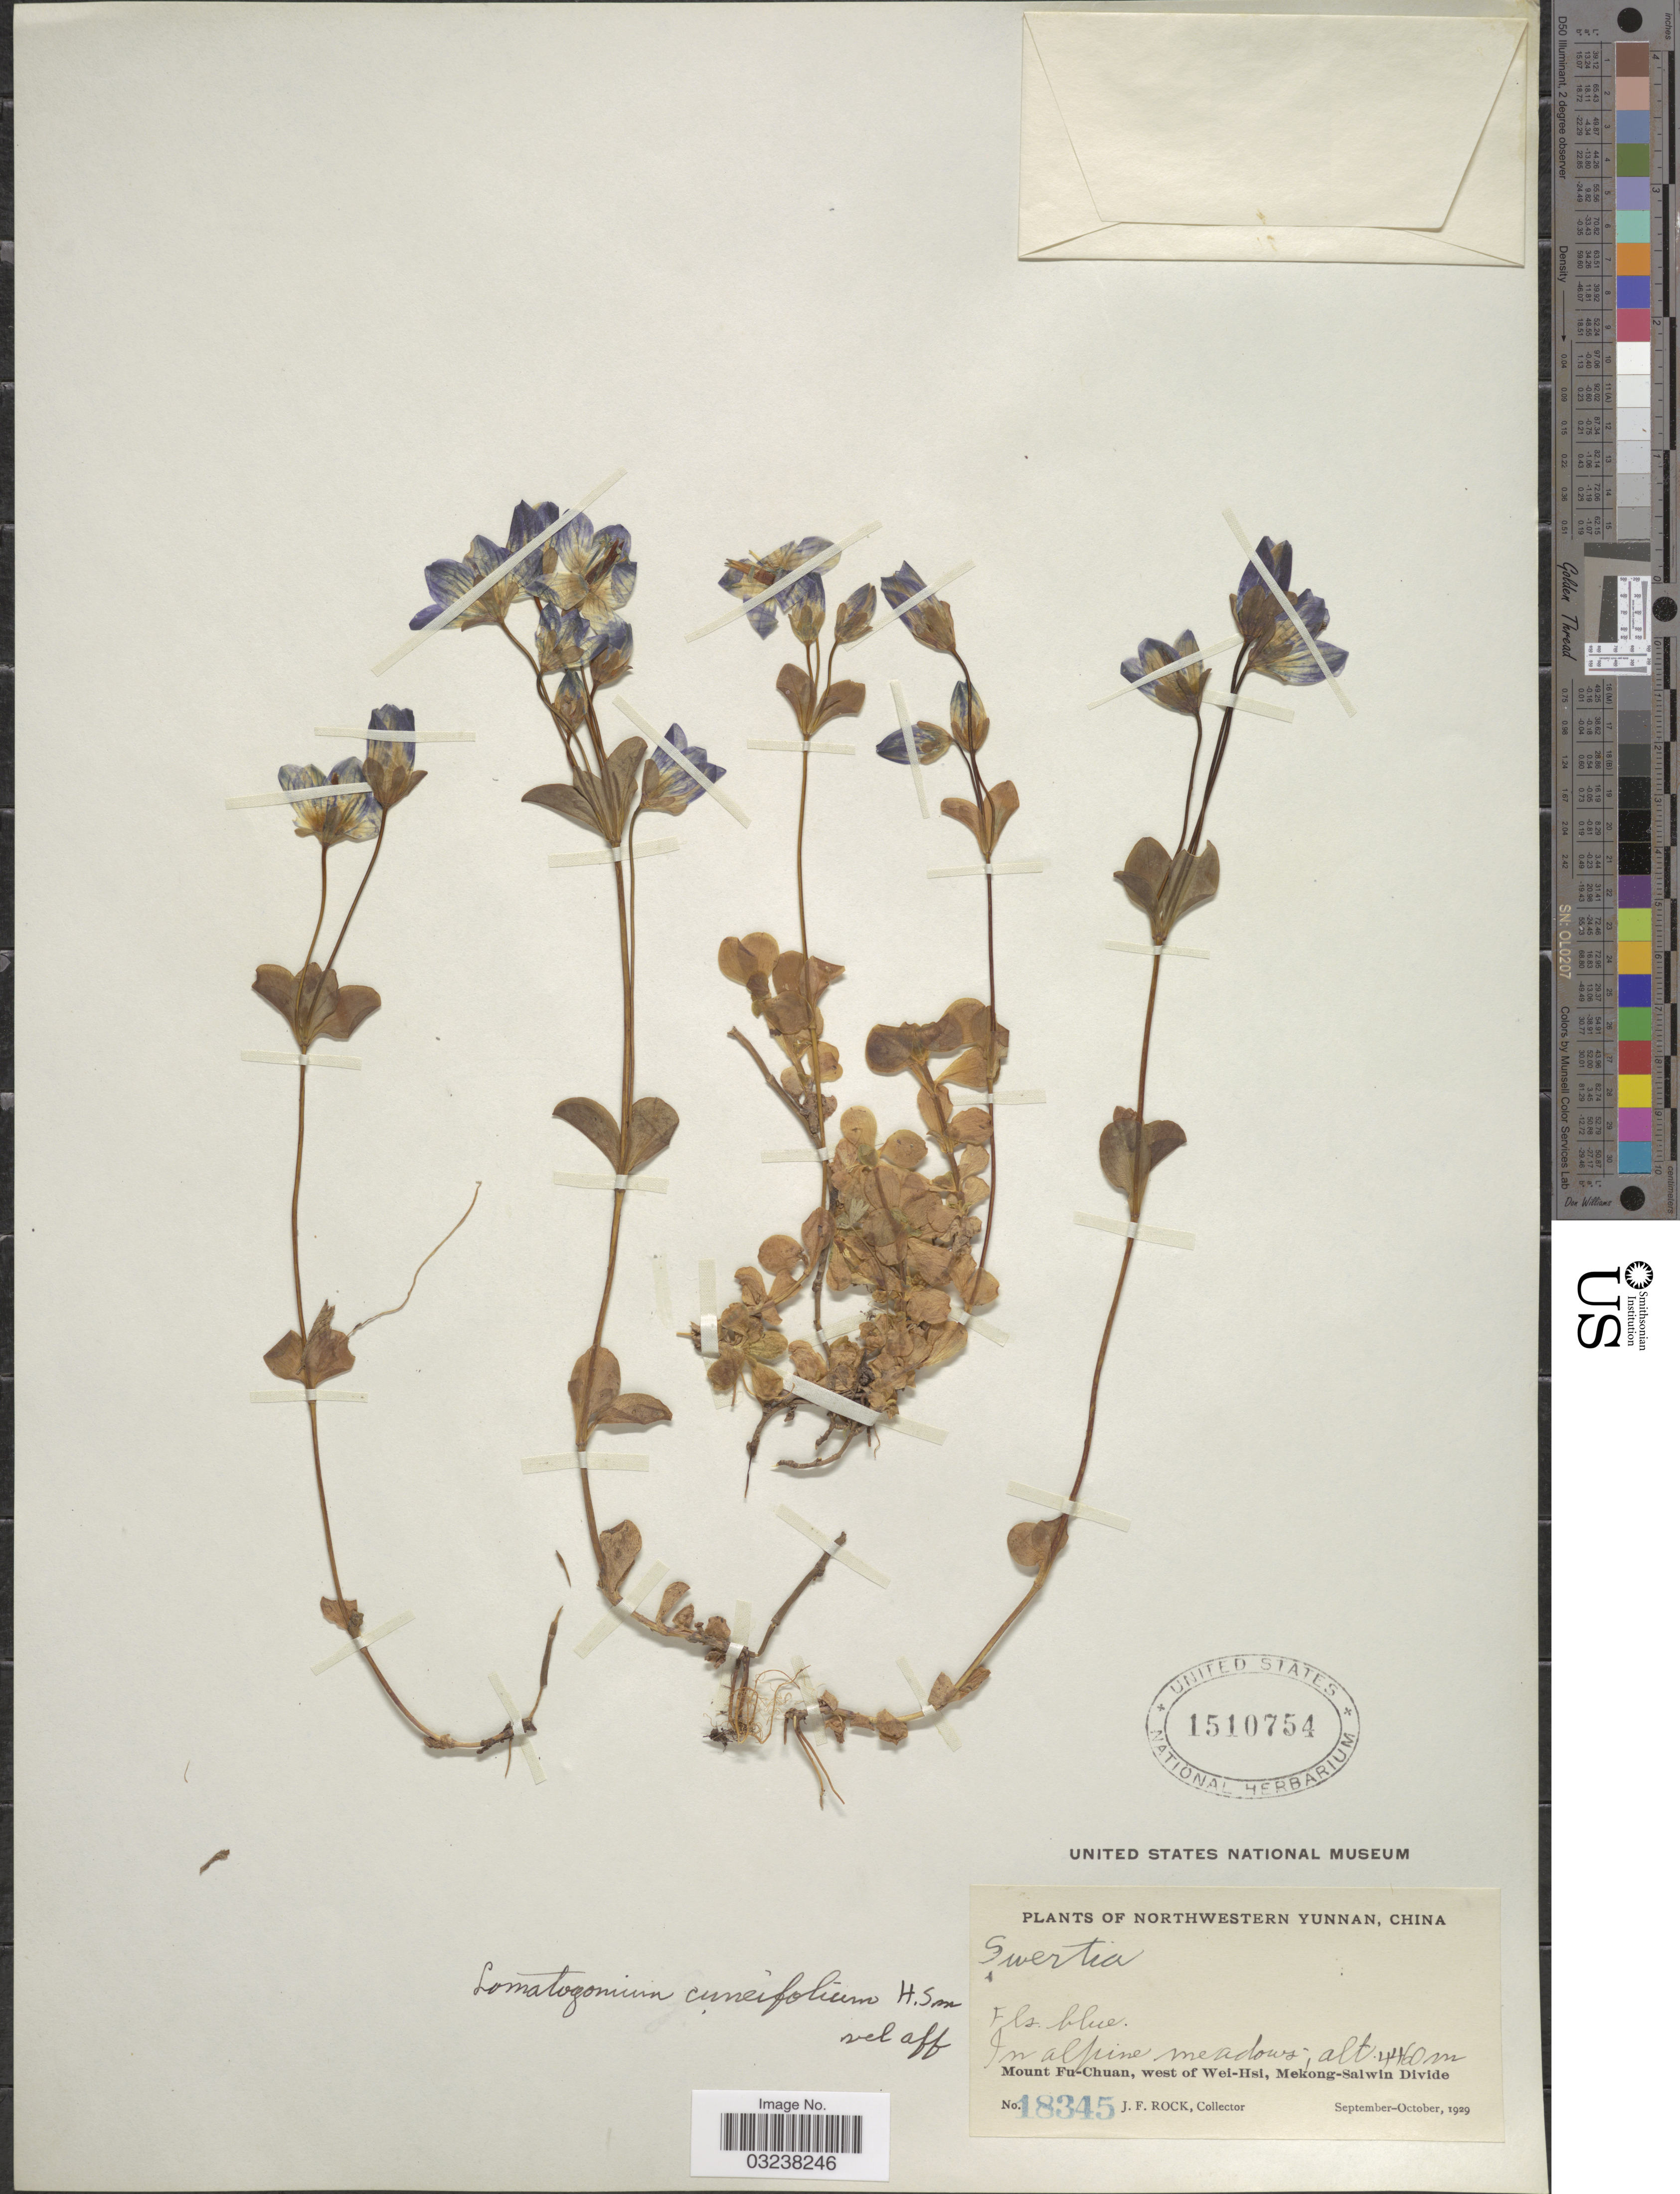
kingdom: Plantae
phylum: Tracheophyta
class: Magnoliopsida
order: Gentianales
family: Gentianaceae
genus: Lomatogonium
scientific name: Lomatogonium cuneifolium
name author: Herb. H. Sm.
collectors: J. Rock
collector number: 18345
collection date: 1929-09/1929-10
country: China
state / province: Yunnan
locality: Northwestern Yunnan. Mount Fu-Chuan, west of Wei-Hsi, Mekong-Salwin Divide.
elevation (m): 4460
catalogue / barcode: US 1510754